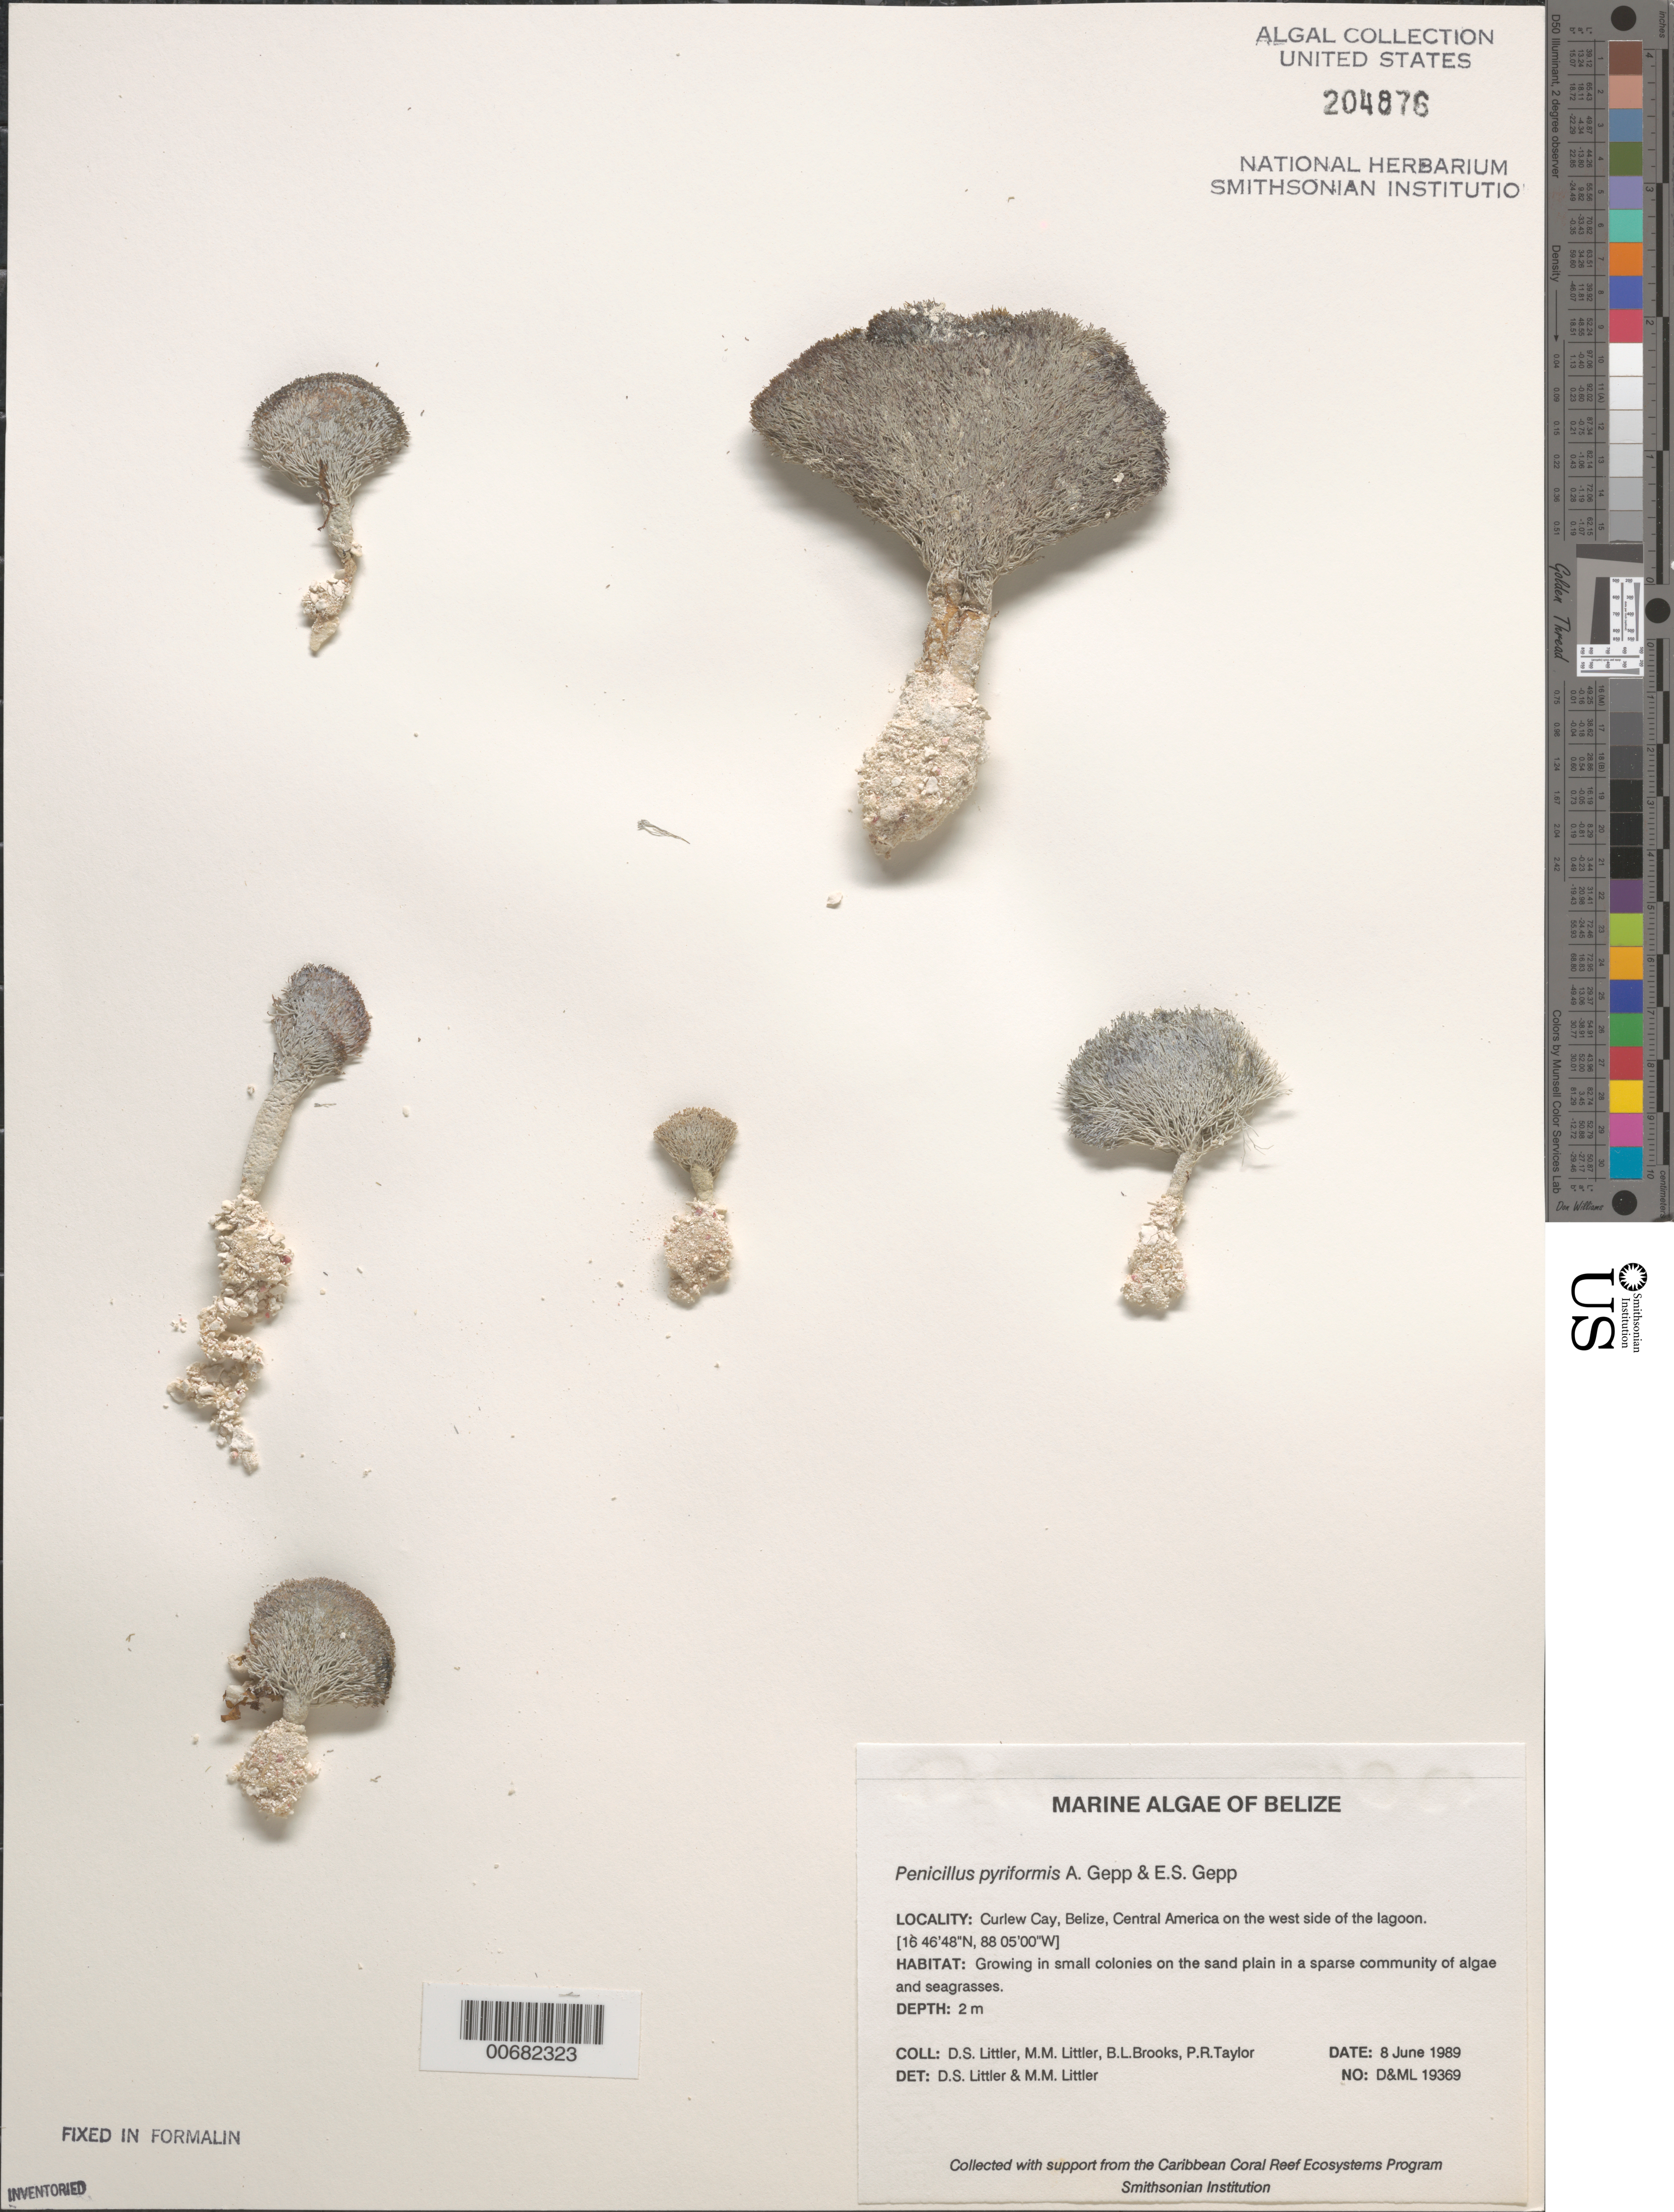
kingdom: Plantae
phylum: Chlorophyta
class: Ulvophyceae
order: Bryopsidales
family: Udoteaceae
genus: Penicillus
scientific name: Penicillus pyriformis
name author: A. Gepp & E. Gepp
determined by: Littler, D. S.; Littler, M. M.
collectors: D. S. Littler, M. M. Littler, B. Brooks & P. R. Taylor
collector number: D&ML 19369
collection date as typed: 08 Jun 1989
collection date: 1989-06-08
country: Belize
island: Curlew Cay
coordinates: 16 46' 48" N, 88 05' 00" W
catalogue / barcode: US 204876